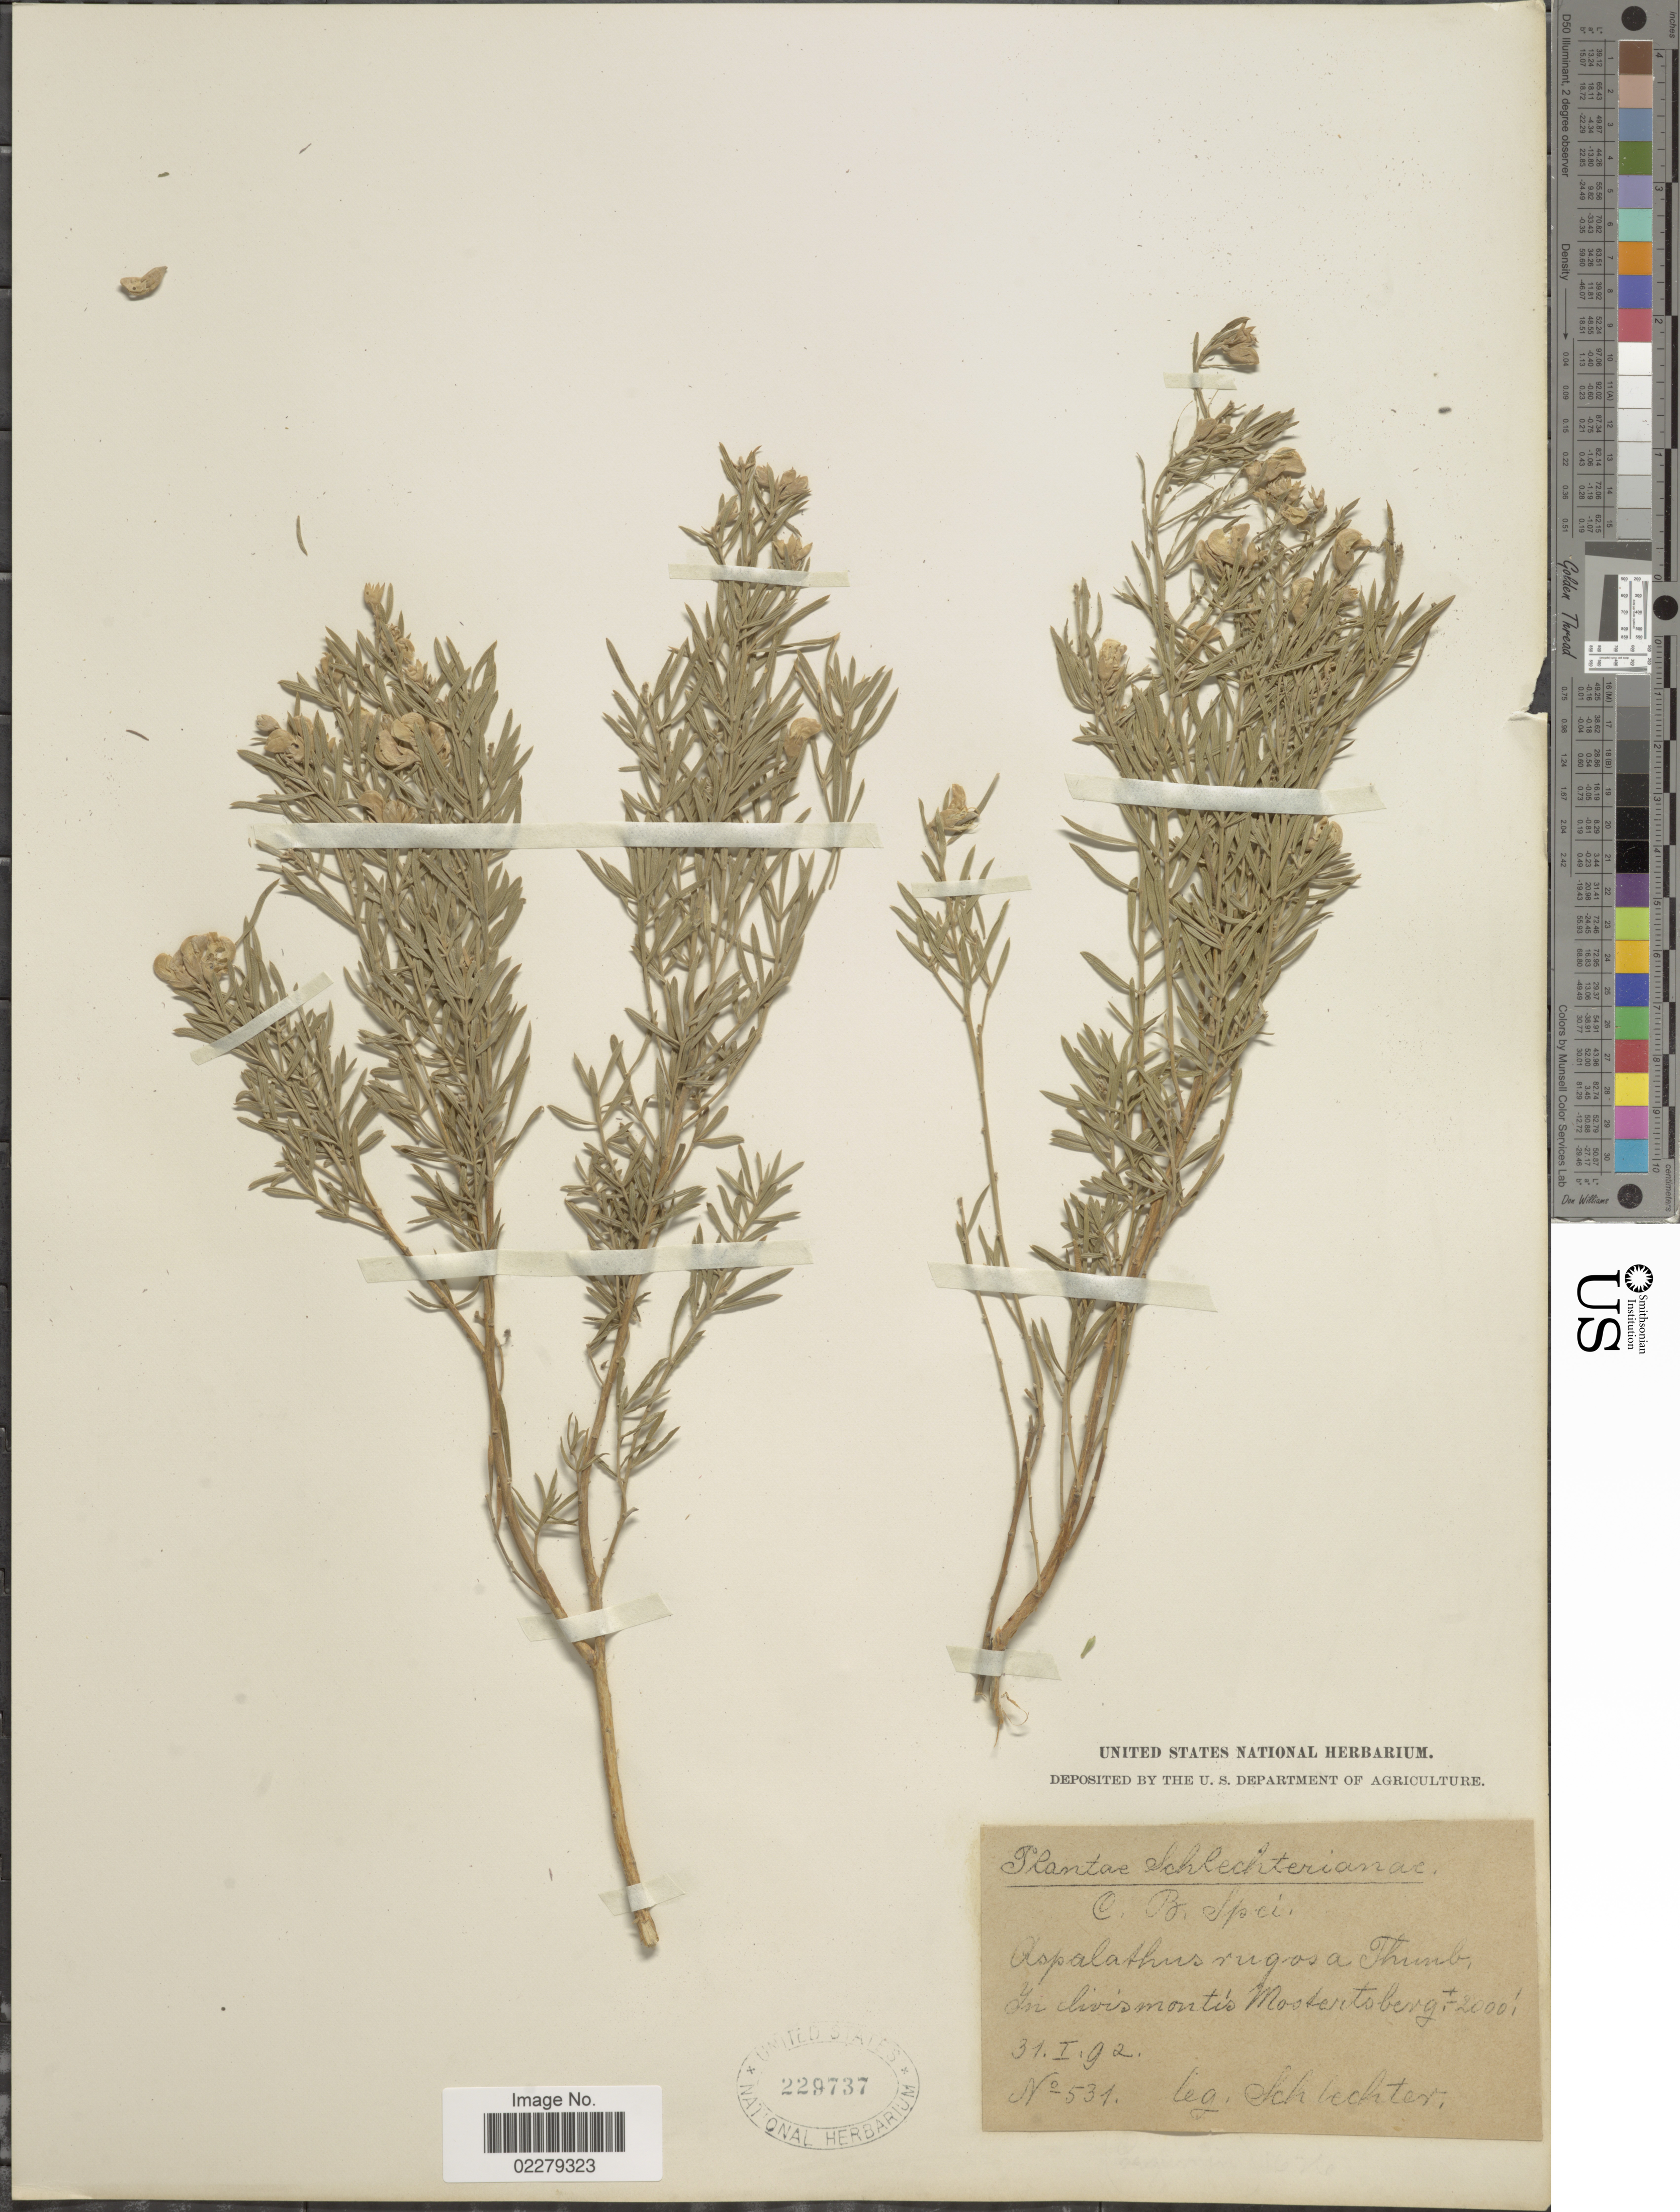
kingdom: Plantae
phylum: Tracheophyta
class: Magnoliopsida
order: Fabales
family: Fabaceae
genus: Aspalathus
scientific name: Aspalathus rugosa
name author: Thunb.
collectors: Schlechter, --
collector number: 531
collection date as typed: Transcribed d/m/y: 31/1/92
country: South Africa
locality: In clivis montis Mostertsberg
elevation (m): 610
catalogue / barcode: US 229737